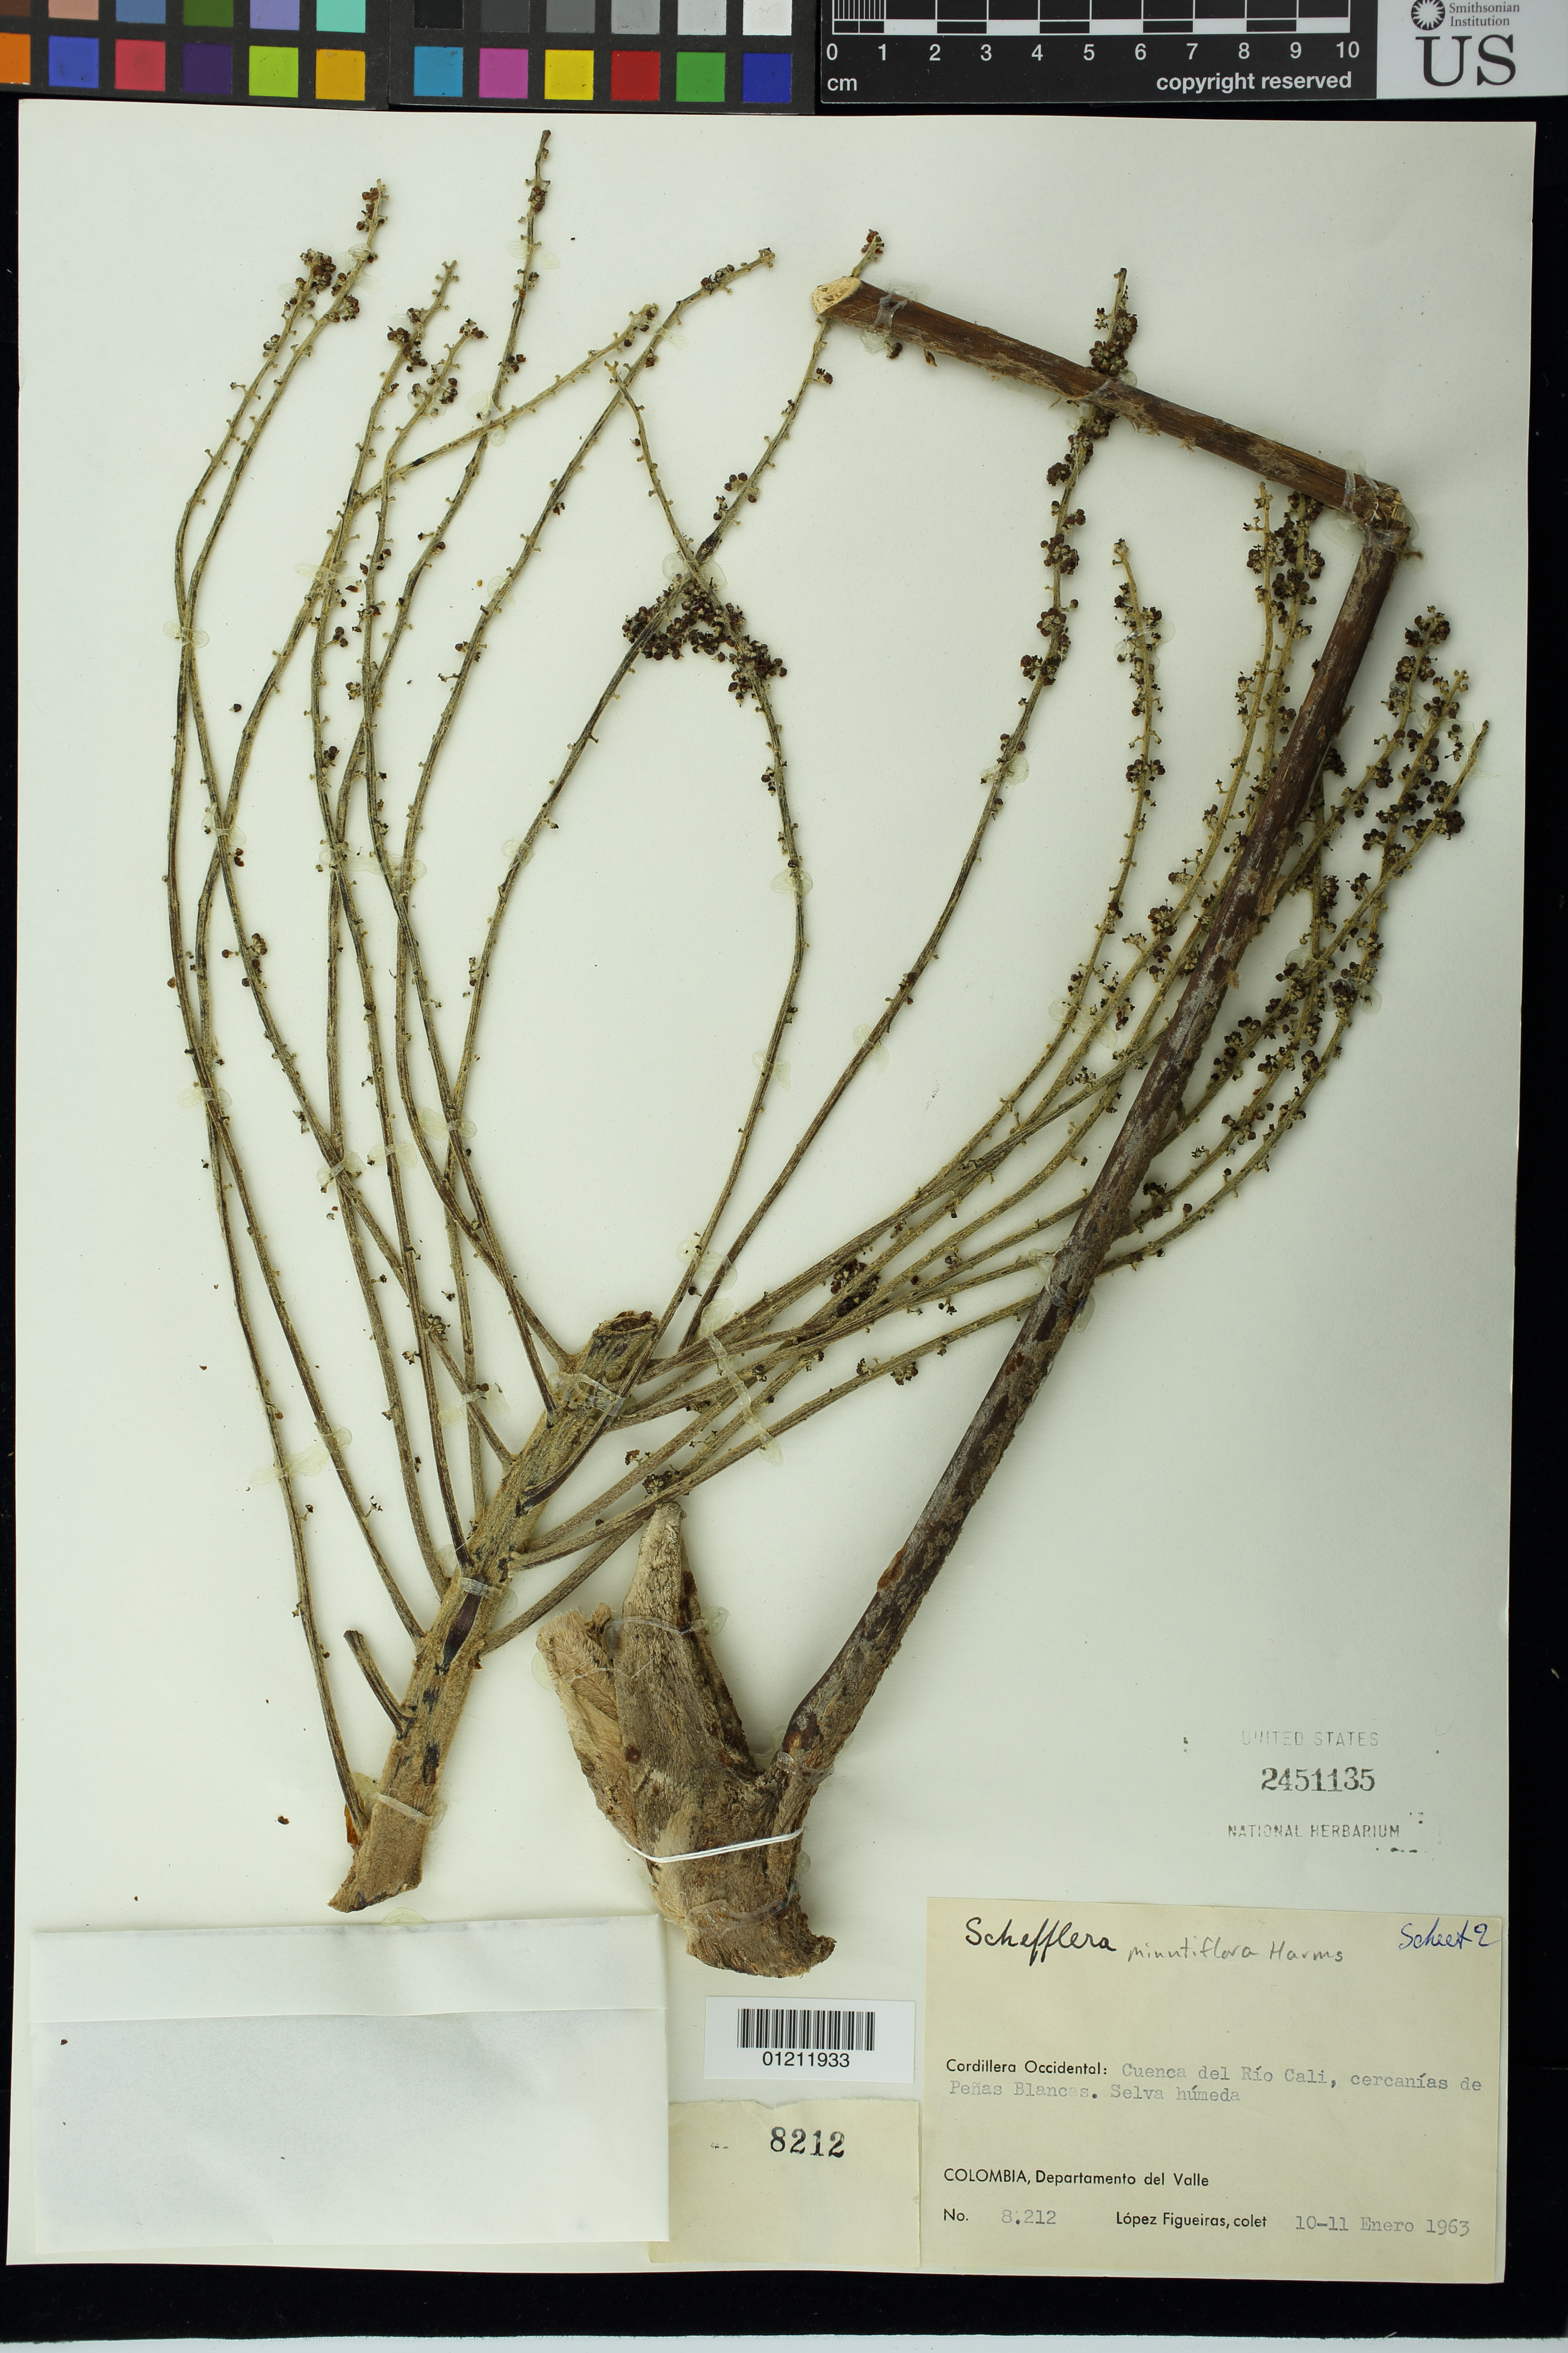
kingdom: Plantae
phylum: Tracheophyta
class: Magnoliopsida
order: Apiales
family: Araliaceae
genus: Schefflera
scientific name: Schefflera minutiflora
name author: Harms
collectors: M. López Figueiras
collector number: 8212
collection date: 1963-01-10/1963-01-11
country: Colombia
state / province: Valle del Cauca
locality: Cordillera Occidental: Cuenca del Río Cali, cercanías de Pe±as Blancas. Selva h·meda.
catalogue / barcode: US 2451135